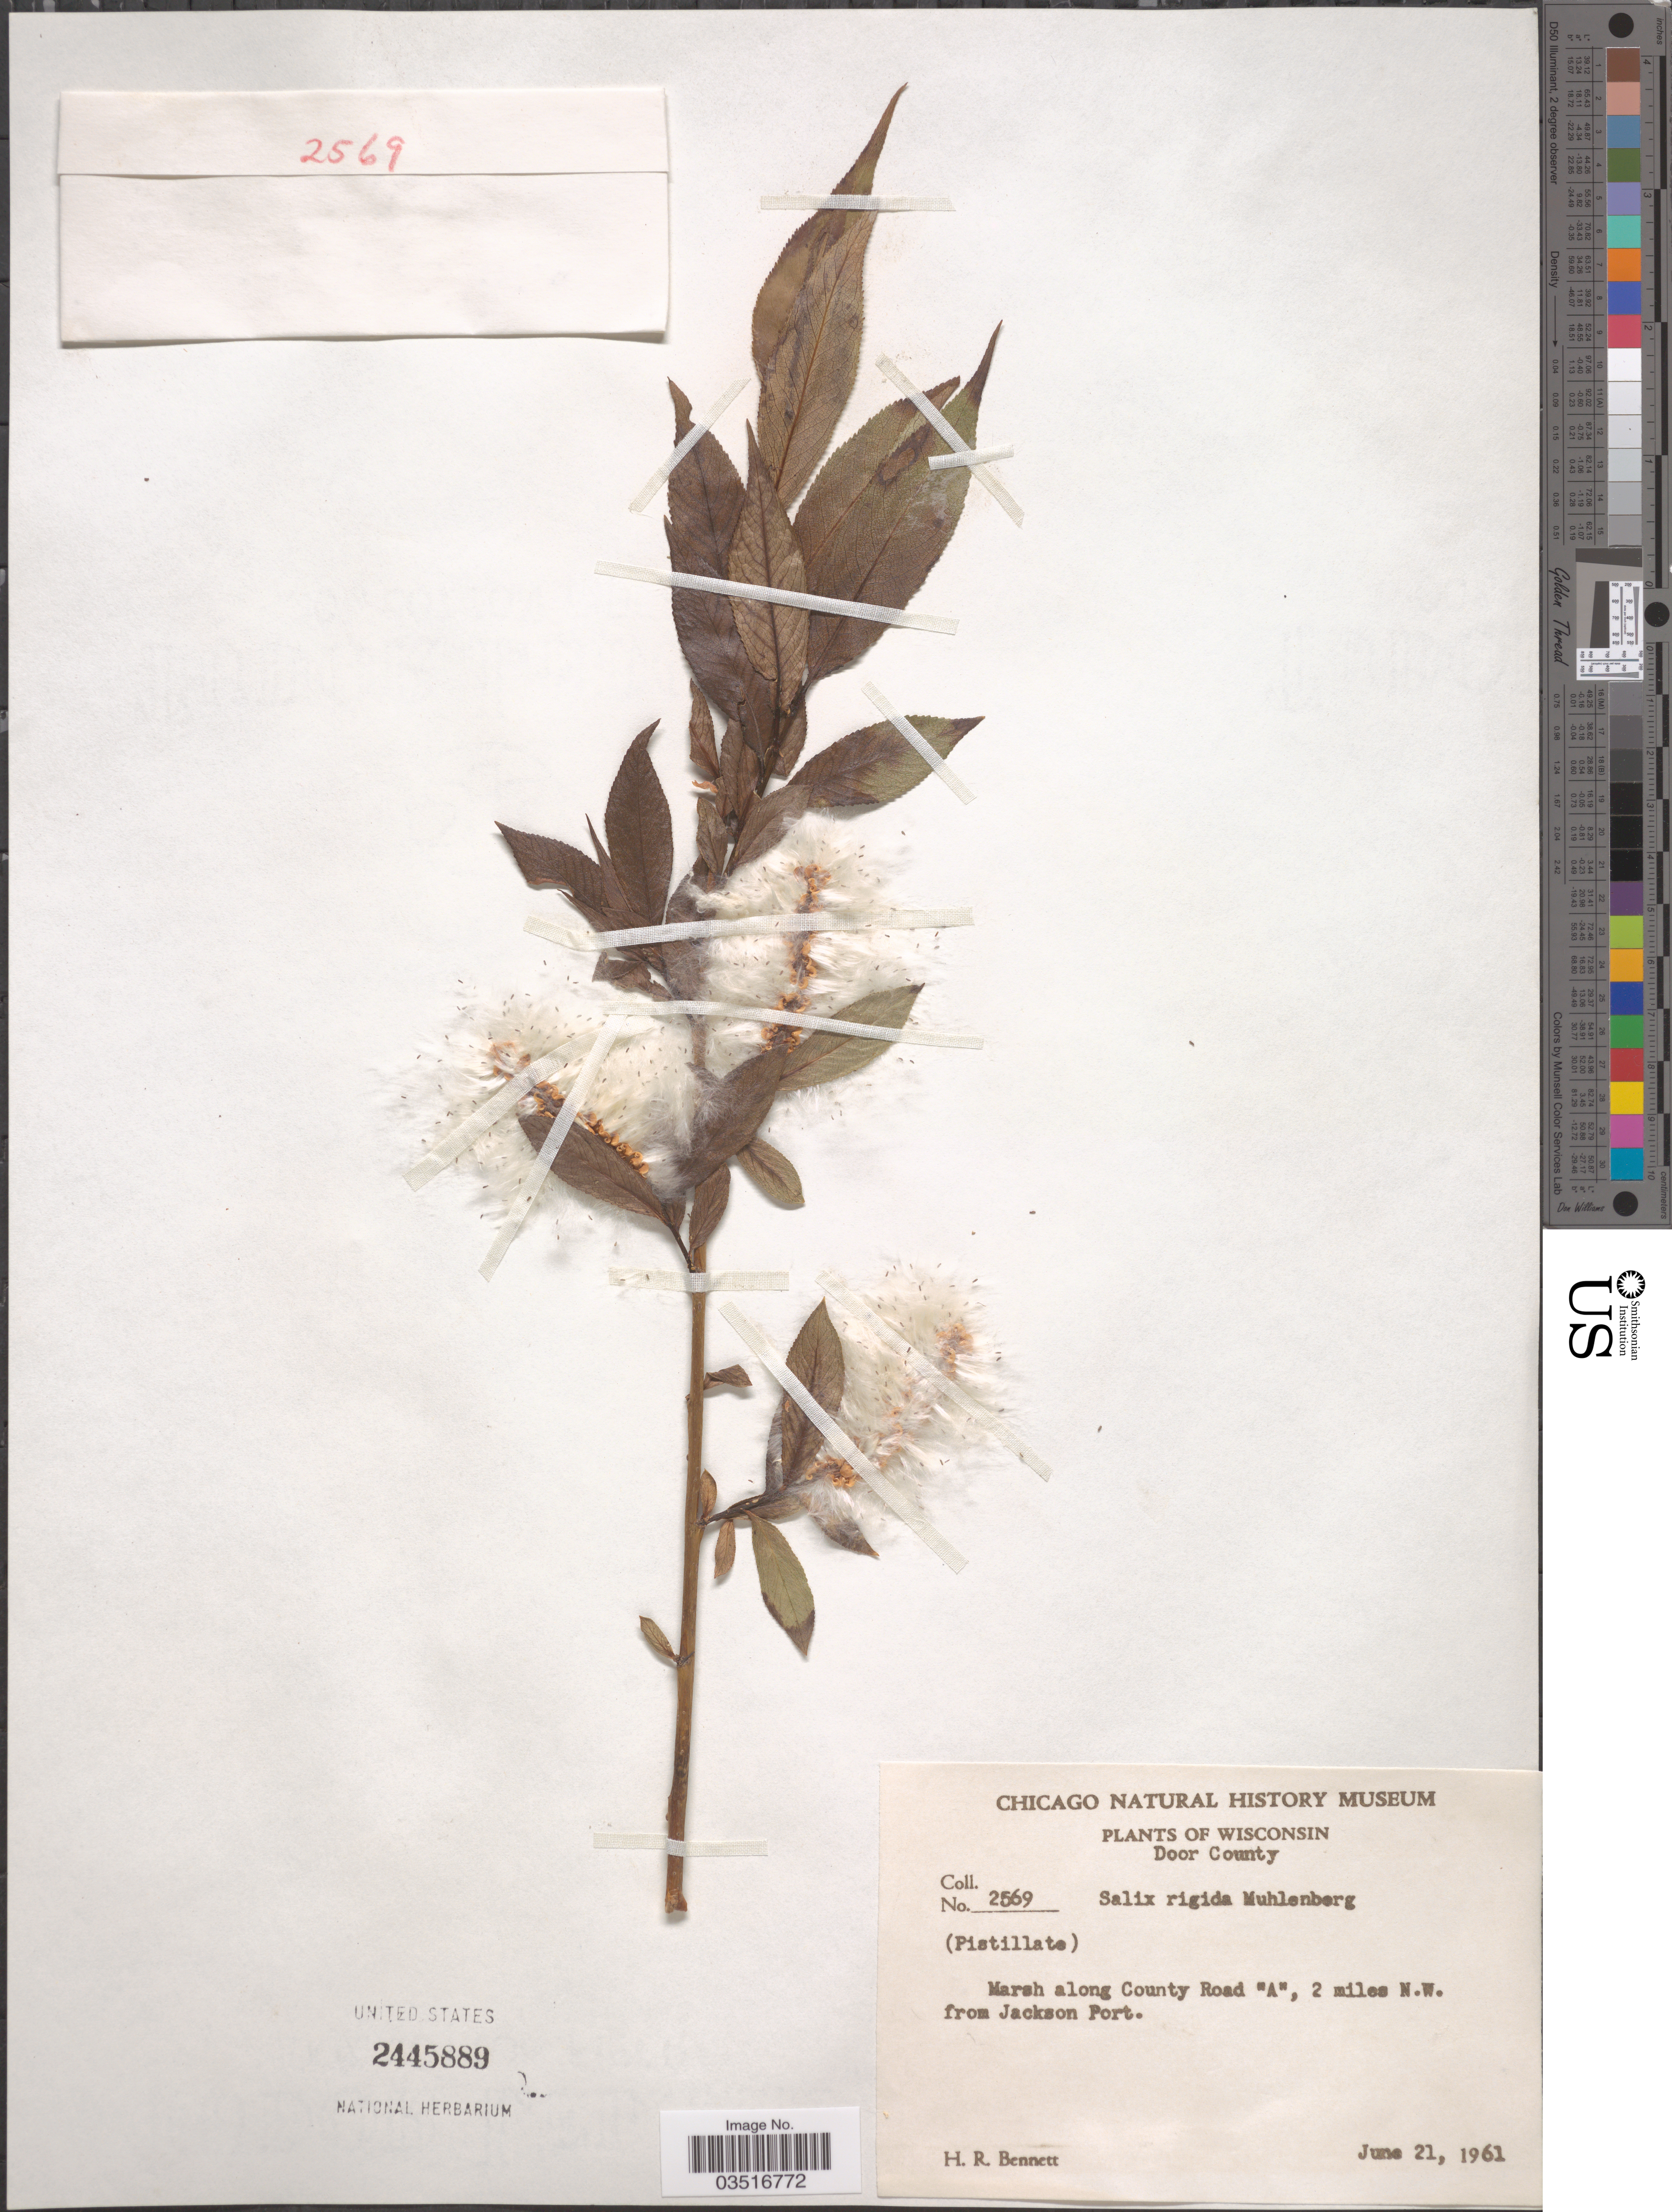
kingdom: Plantae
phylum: Tracheophyta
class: Magnoliopsida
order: Malpighiales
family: Salicaceae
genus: Salix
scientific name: Salix rigida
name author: Muhl.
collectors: H. R. Bennett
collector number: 2569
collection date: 1961-06-21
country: United States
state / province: Wisconsin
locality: Door County. Marsh along County Road "A", 2 miles N.W. from Jackson Port.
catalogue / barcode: US 2445889